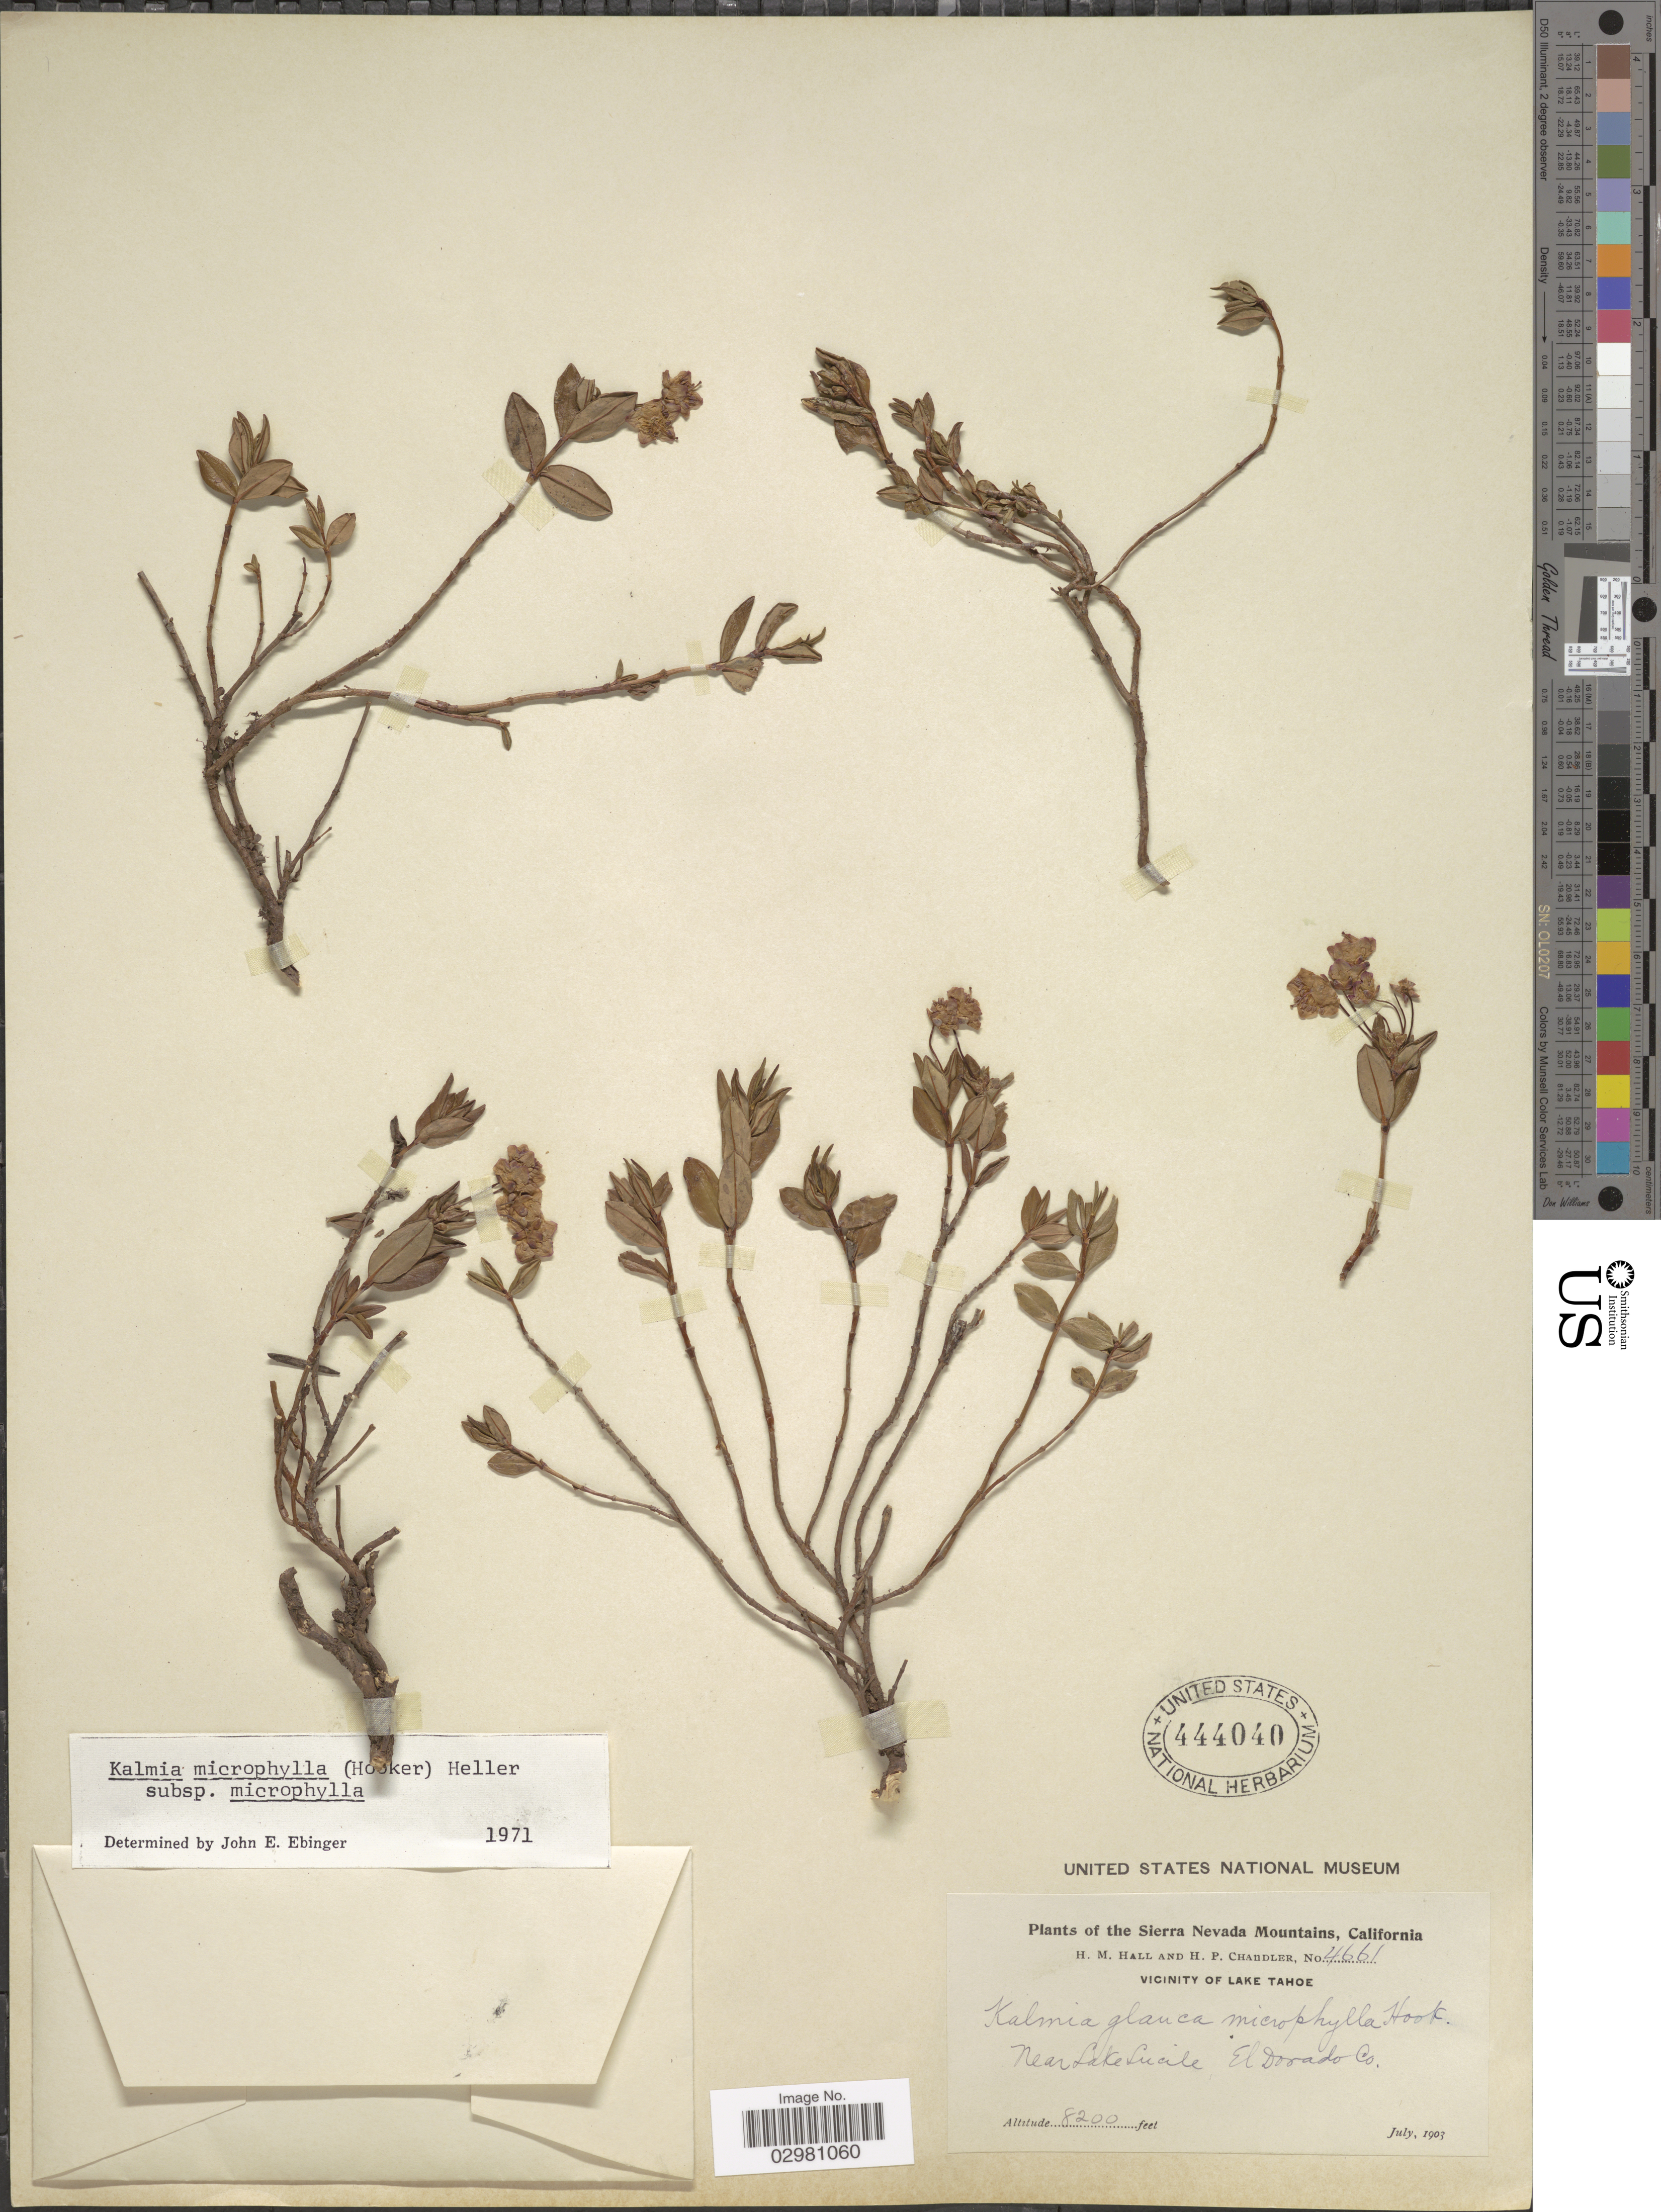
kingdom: Plantae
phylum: Tracheophyta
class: Magnoliopsida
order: Ericales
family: Ericaceae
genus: Kalmia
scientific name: Kalmia microphylla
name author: (Hook.) A. Heller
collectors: H. M. Hall & H. Chandler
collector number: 4661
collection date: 1903-07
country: United States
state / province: California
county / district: El Dorado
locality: Sierra Nevada Mountains. Vicinity of Lake Tahoe. Near Lake Lucile. El Dorado Co.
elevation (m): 2499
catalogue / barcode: US 444040